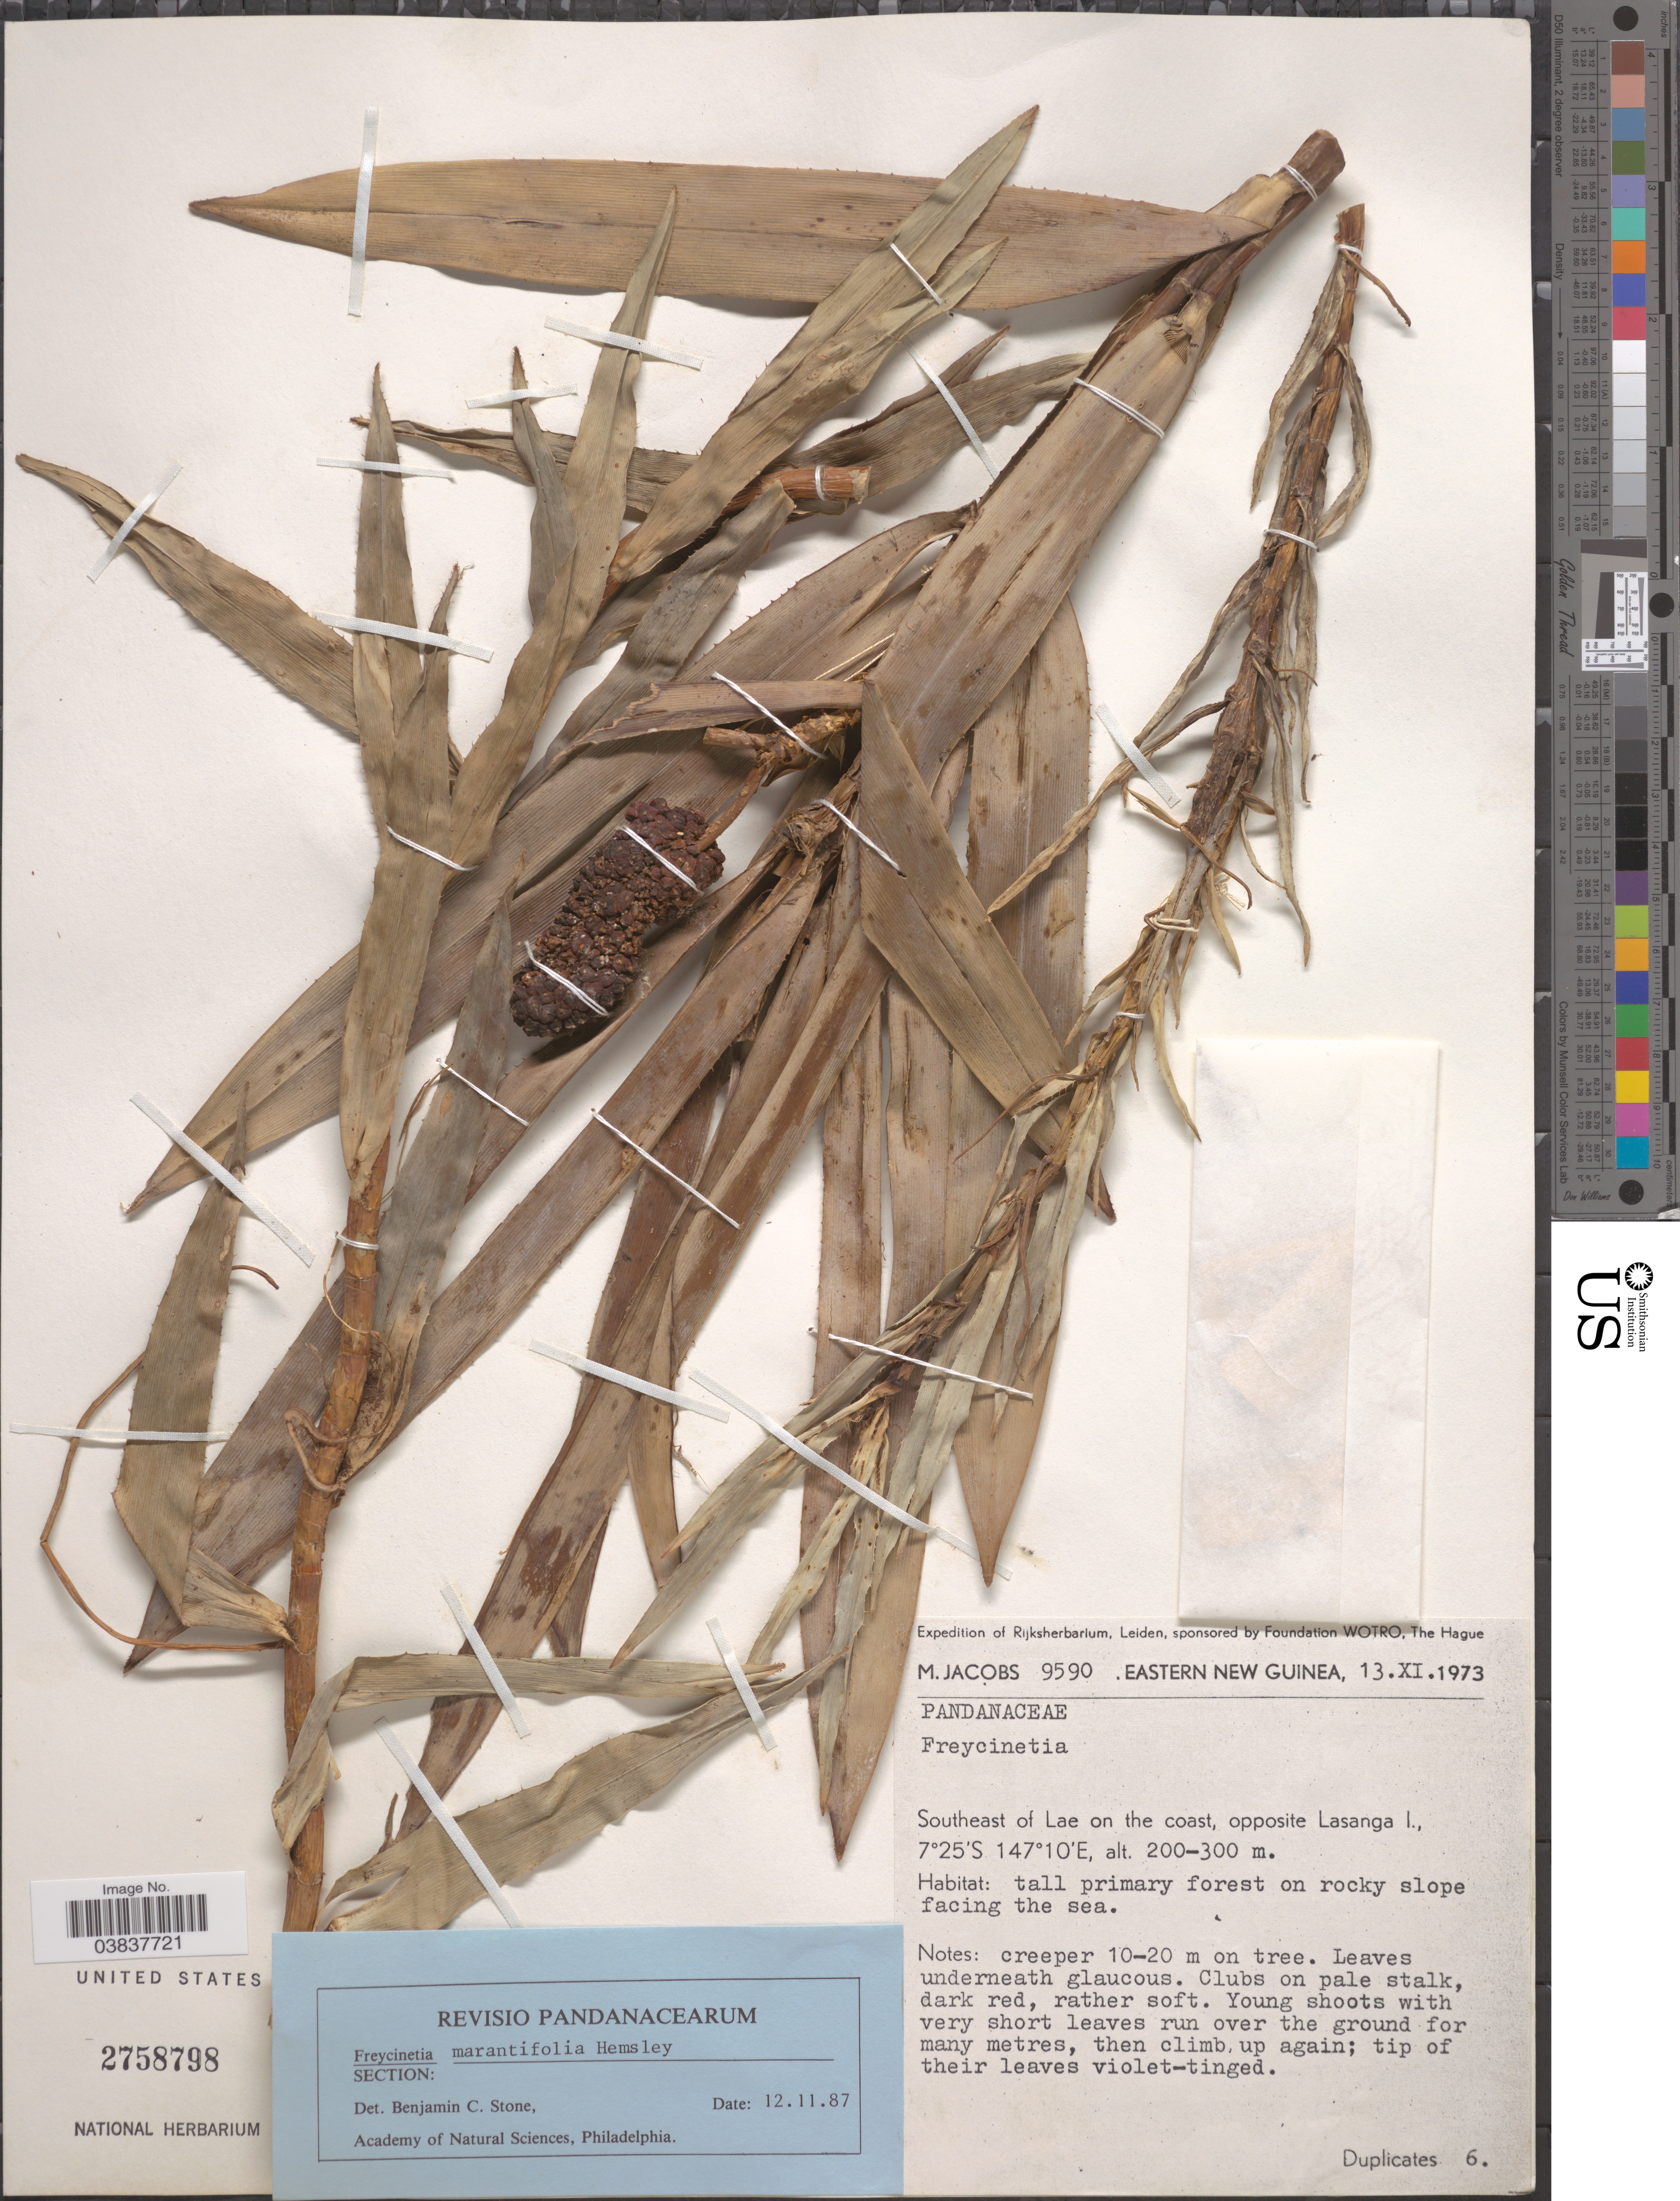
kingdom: Plantae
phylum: Tracheophyta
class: Liliopsida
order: Pandanales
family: Pandanaceae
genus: Freycinetia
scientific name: Freycinetia marantifolia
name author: Hemsl.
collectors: M. Jacobs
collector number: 9590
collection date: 1973-11-13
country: Papua New Guinea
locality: Eastern New Guinea. Southeast of Lae on the coast, opposite Lasanga I.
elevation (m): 200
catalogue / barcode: US 2758798